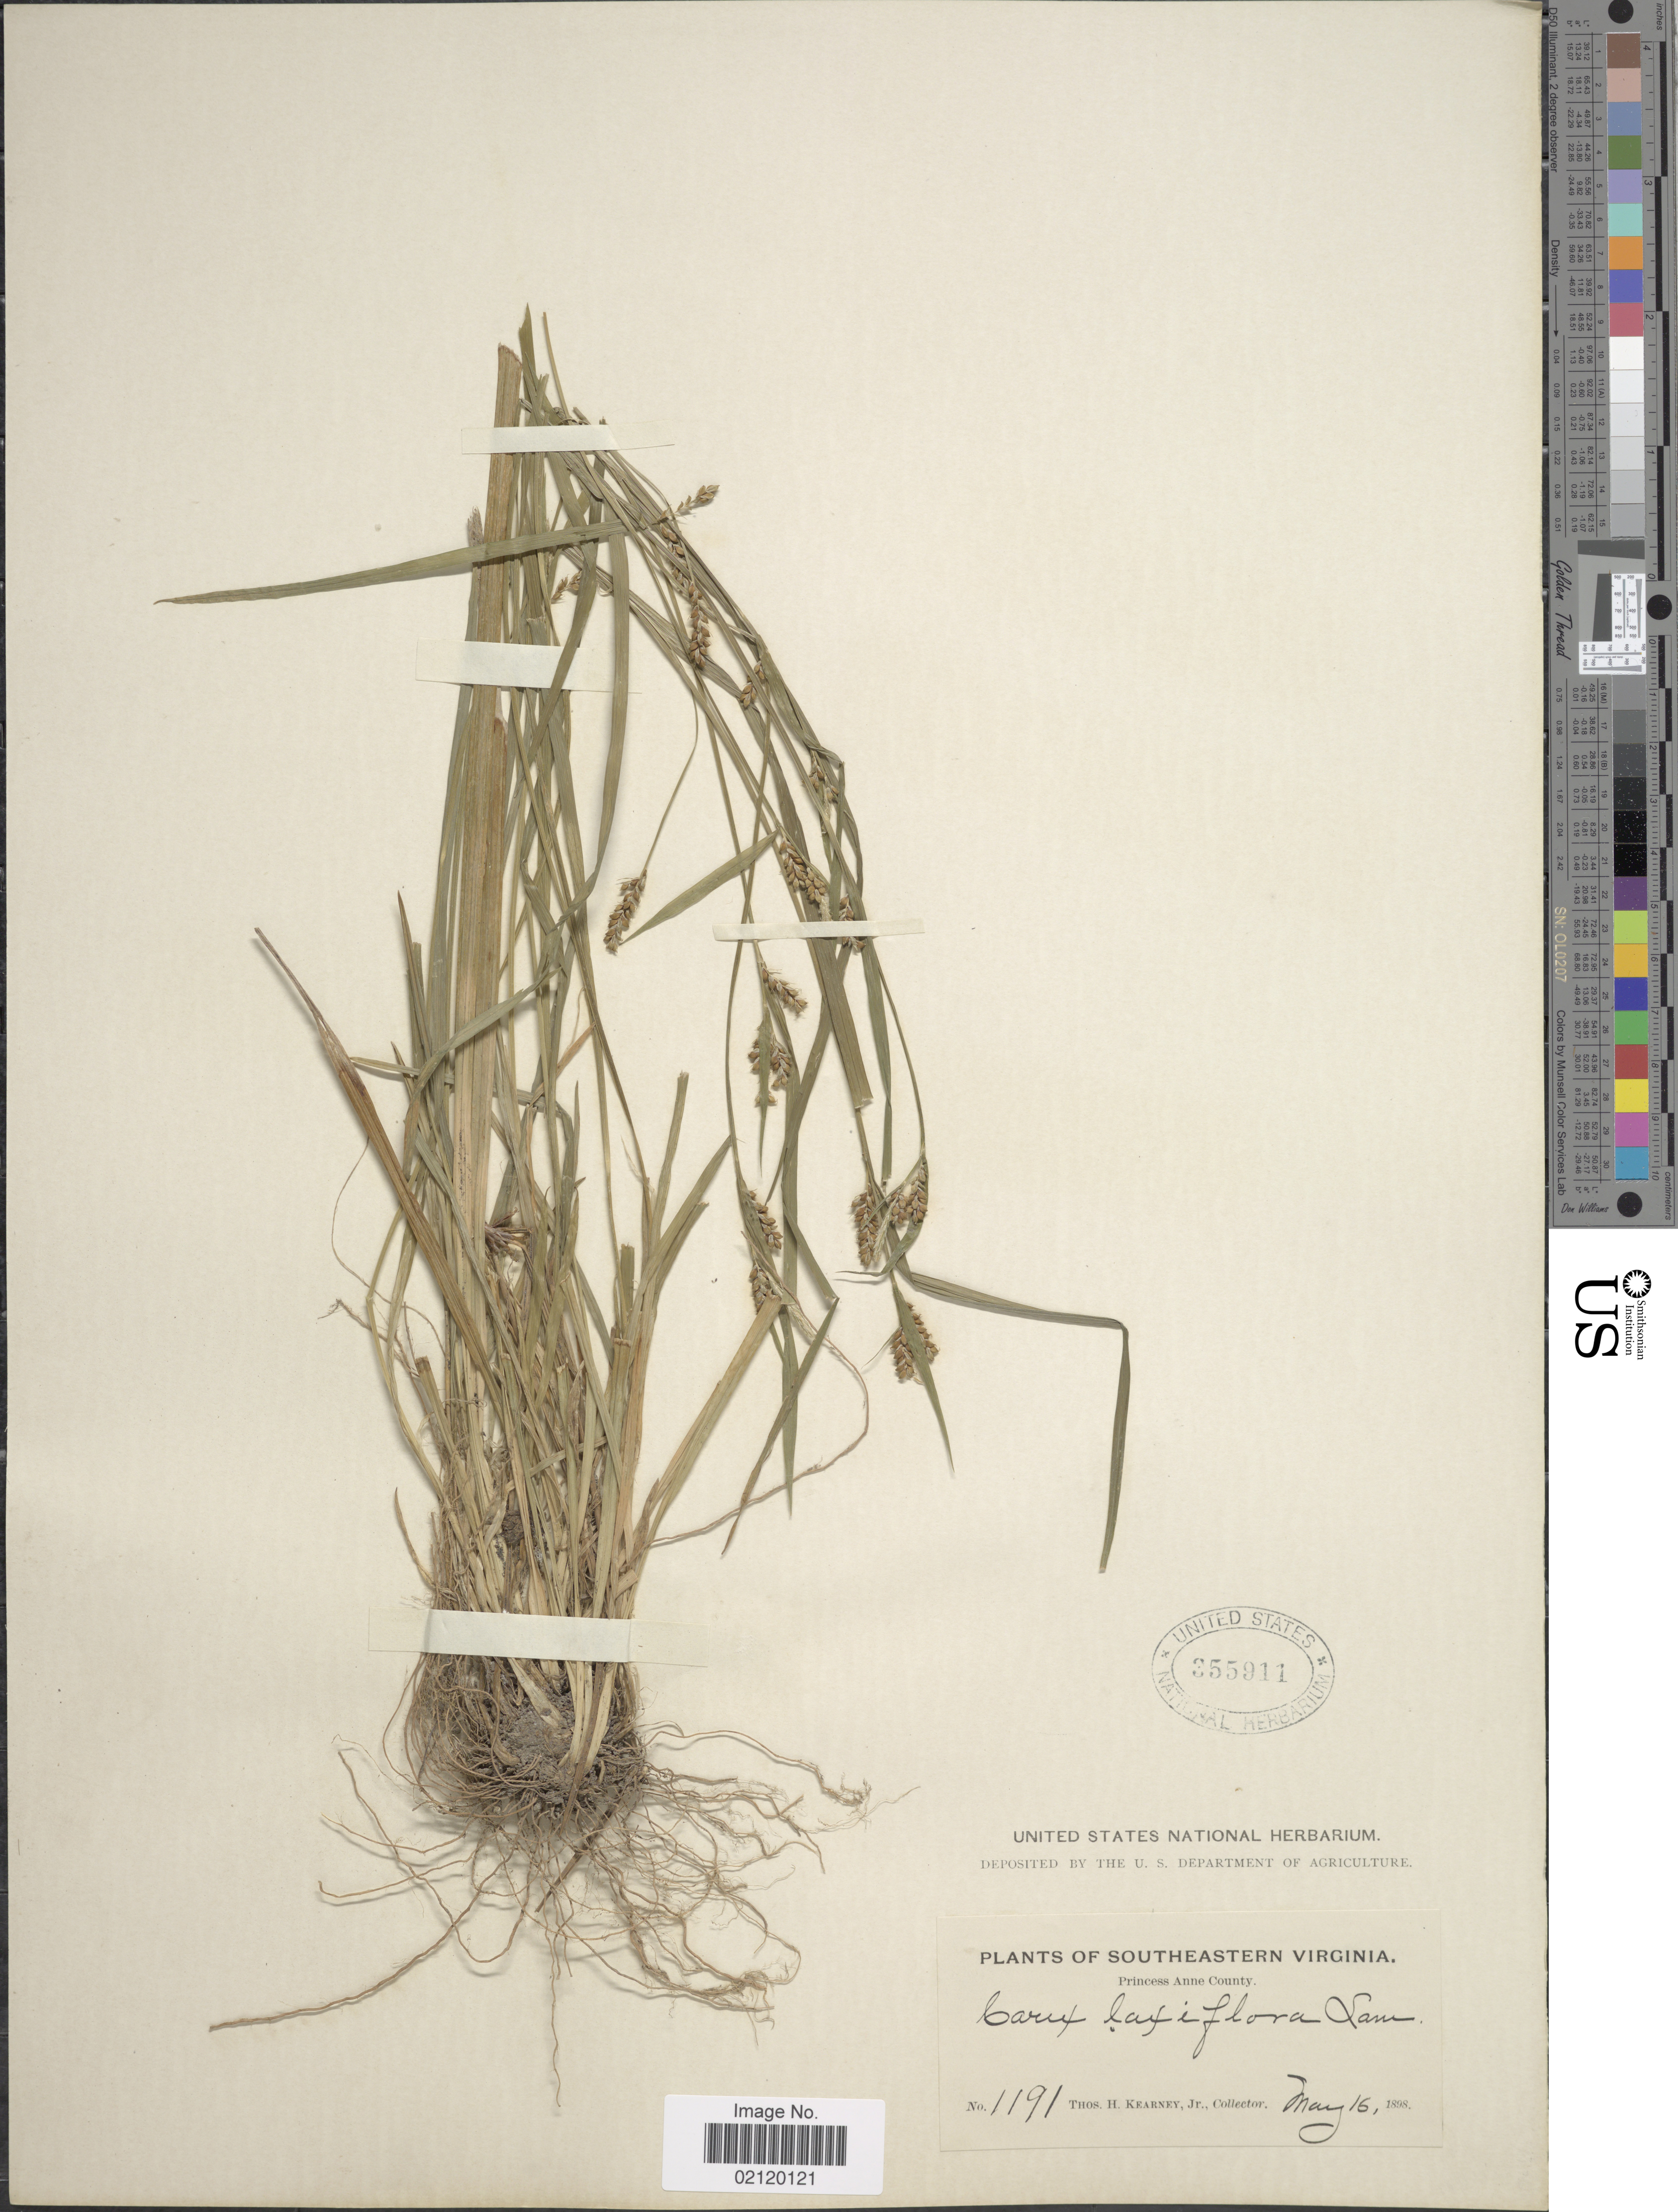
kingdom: Plantae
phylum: Tracheophyta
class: Liliopsida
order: Poales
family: Cyperaceae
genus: Carex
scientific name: Carex laxiflora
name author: Lam.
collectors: T. H. Kearney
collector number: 1191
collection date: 1898-05-16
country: United States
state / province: Virginia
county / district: City of Virginia Beach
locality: Southeastern Virginia. Princess Anne County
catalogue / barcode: US 355911